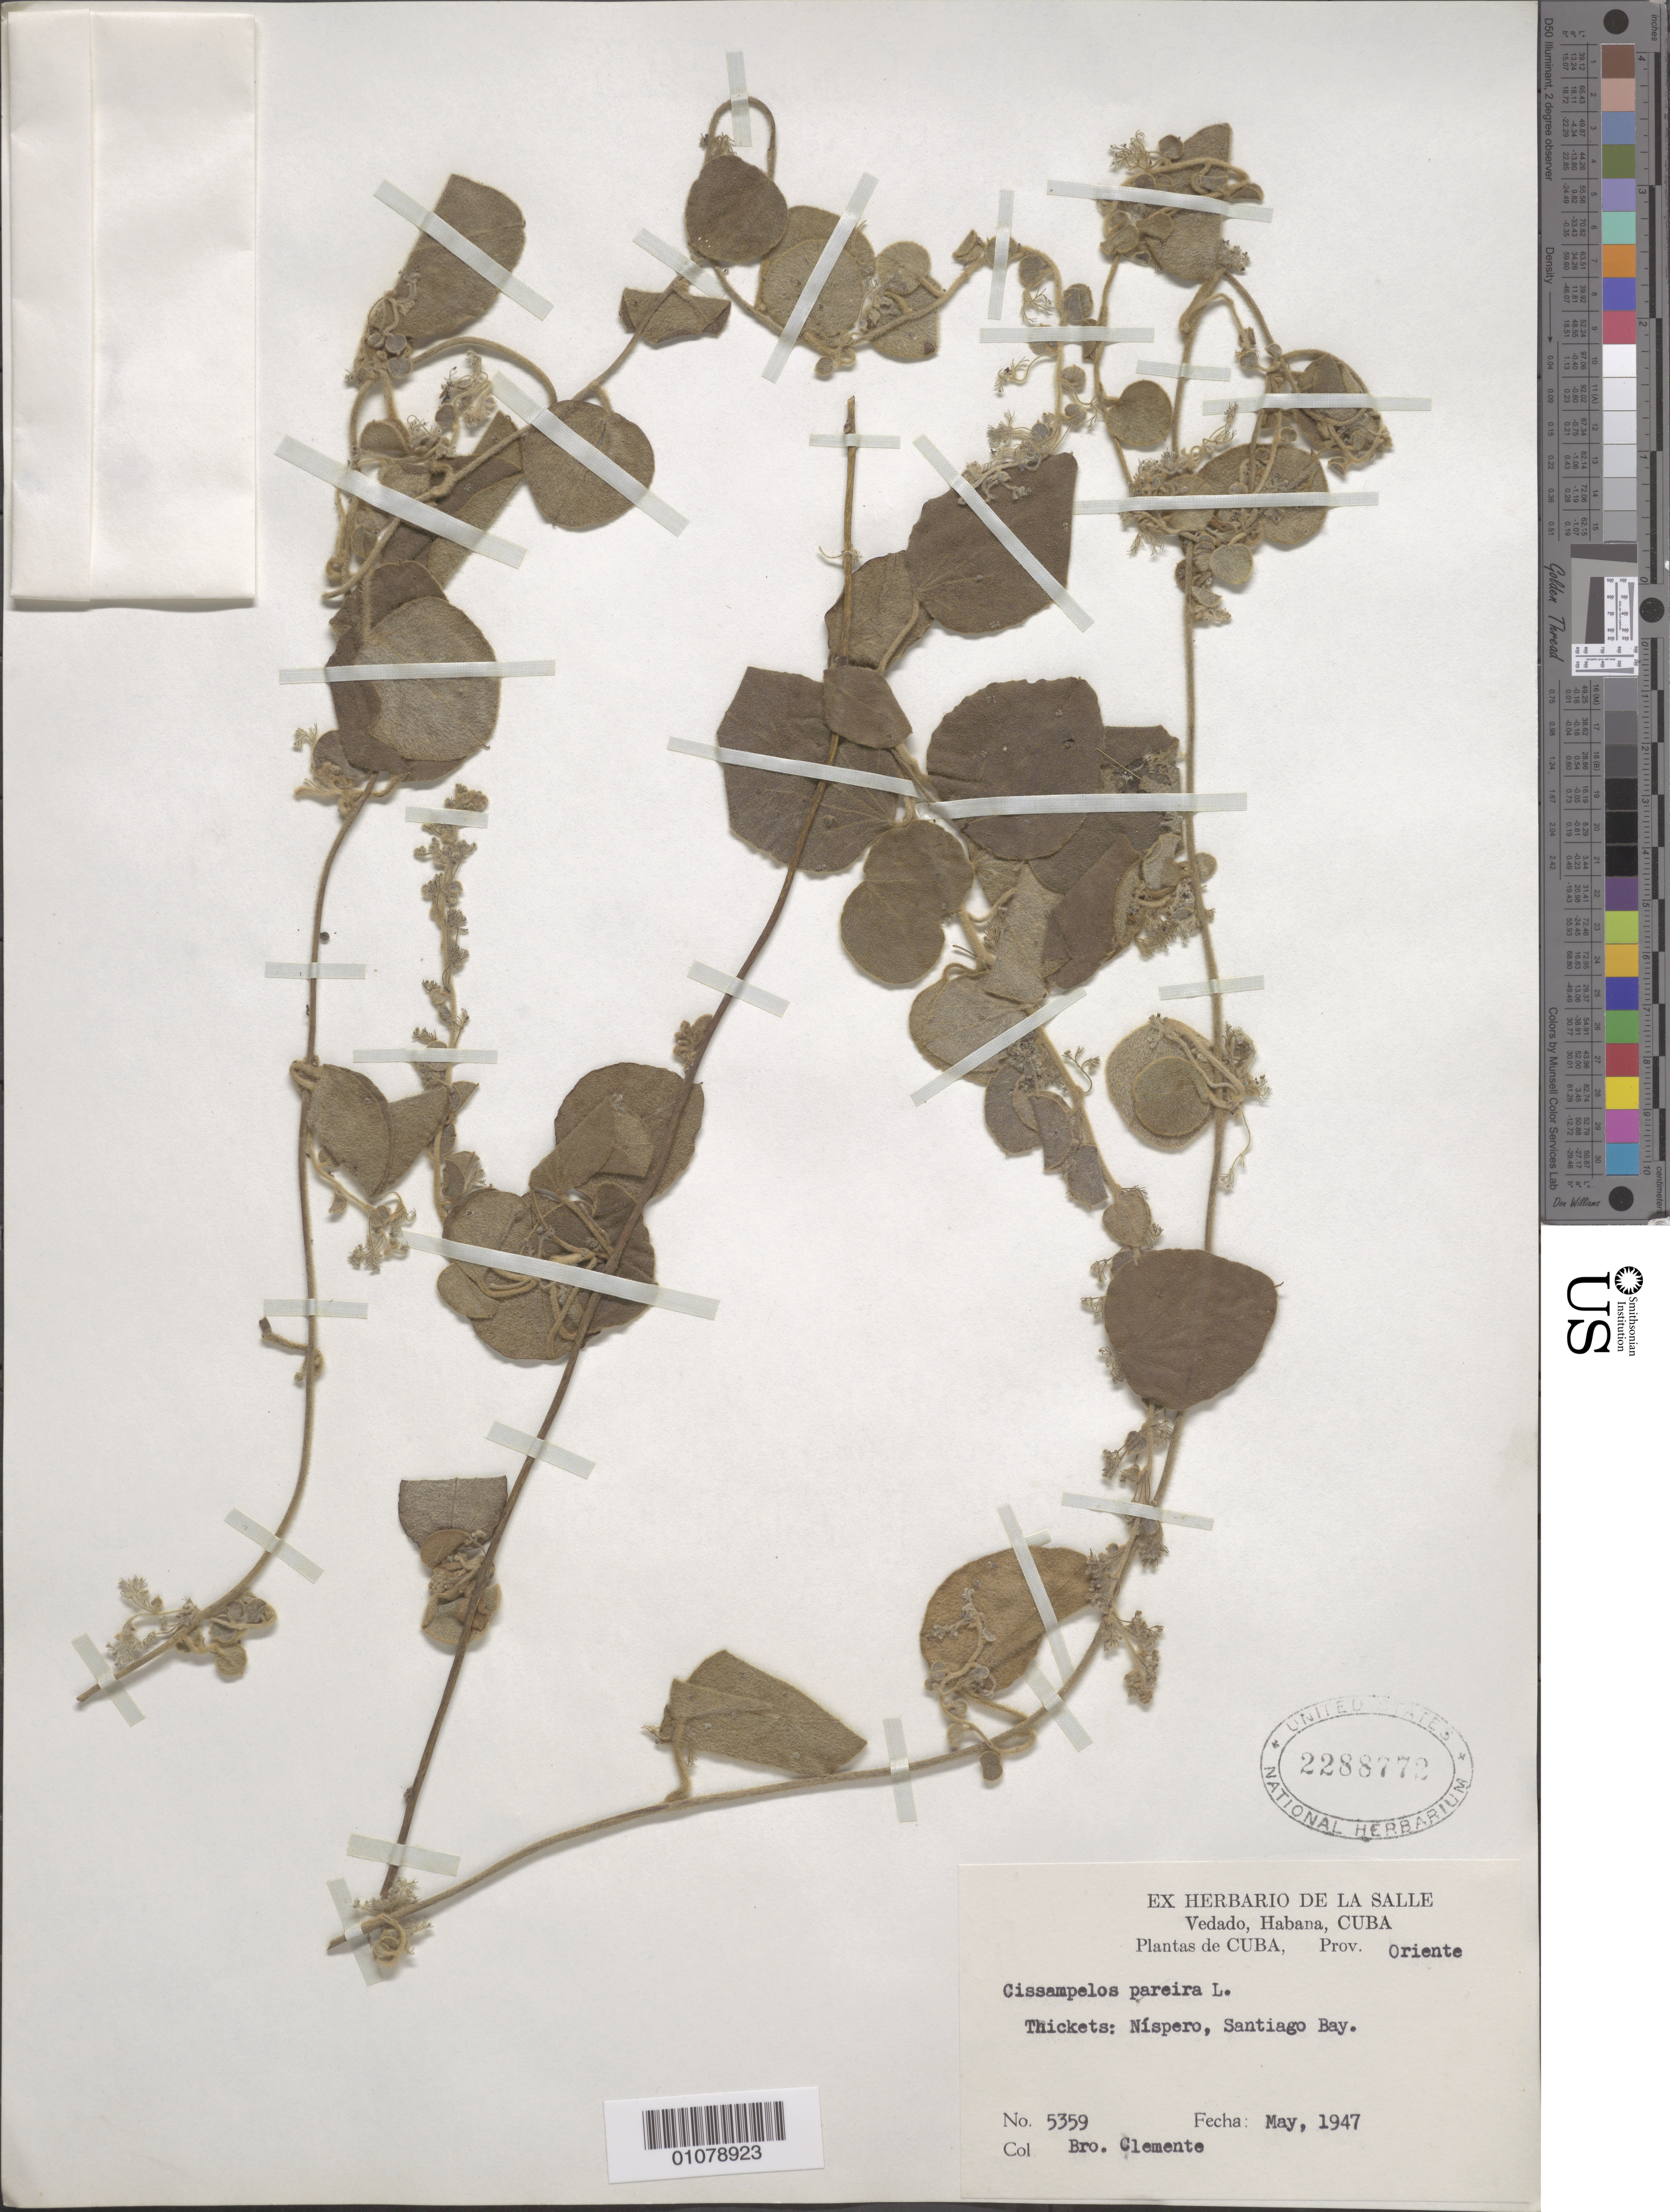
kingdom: Plantae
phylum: Tracheophyta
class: Magnoliopsida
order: Ranunculales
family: Menispermaceae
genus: Cissampelos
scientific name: Cissampelos pareira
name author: L.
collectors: Bro. Clemente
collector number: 5359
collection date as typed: May 1947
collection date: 1947-05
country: Cuba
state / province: Holguín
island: Cuba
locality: Oriente, Nispero, Santiago Bay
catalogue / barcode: US 2288772